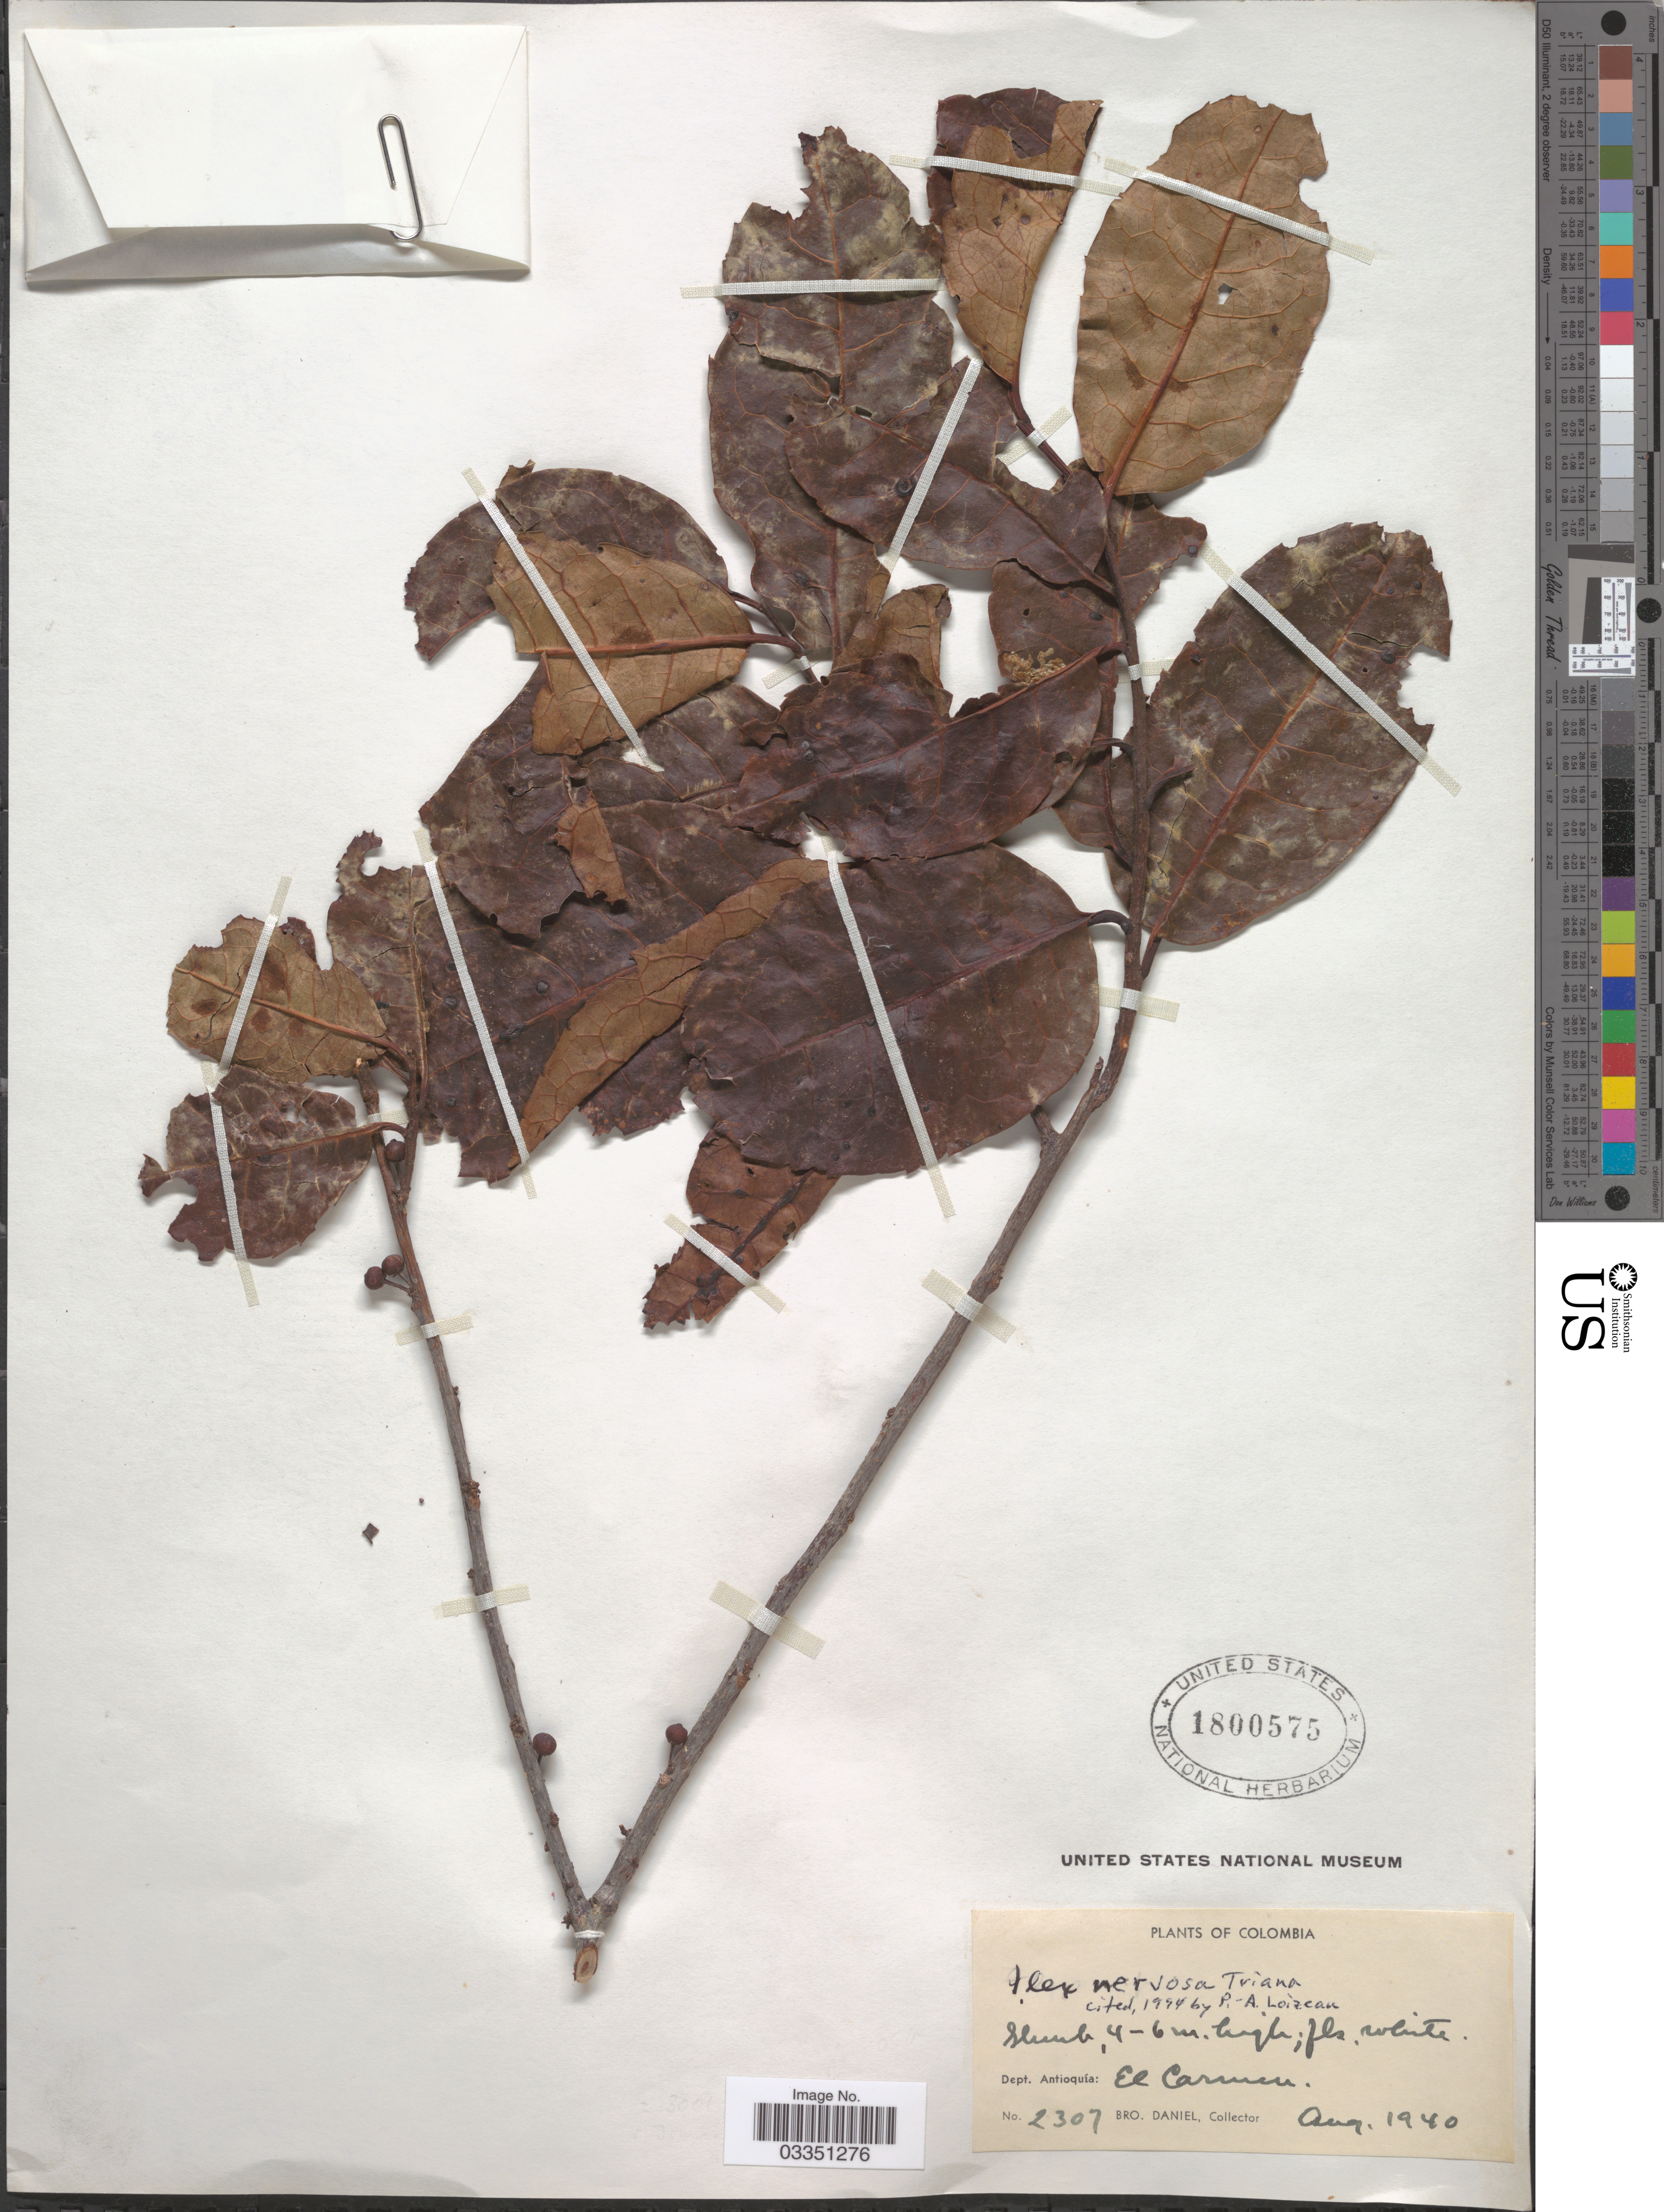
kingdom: Plantae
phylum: Tracheophyta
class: Magnoliopsida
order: Aquifoliales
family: Aquifoliaceae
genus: Ilex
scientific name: Ilex nervosa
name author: Triana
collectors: Bro. Daniel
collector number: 2307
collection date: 1940-08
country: Colombia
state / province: Antioquia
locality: Dept. Antioquia: El Carmen.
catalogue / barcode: US 1800575